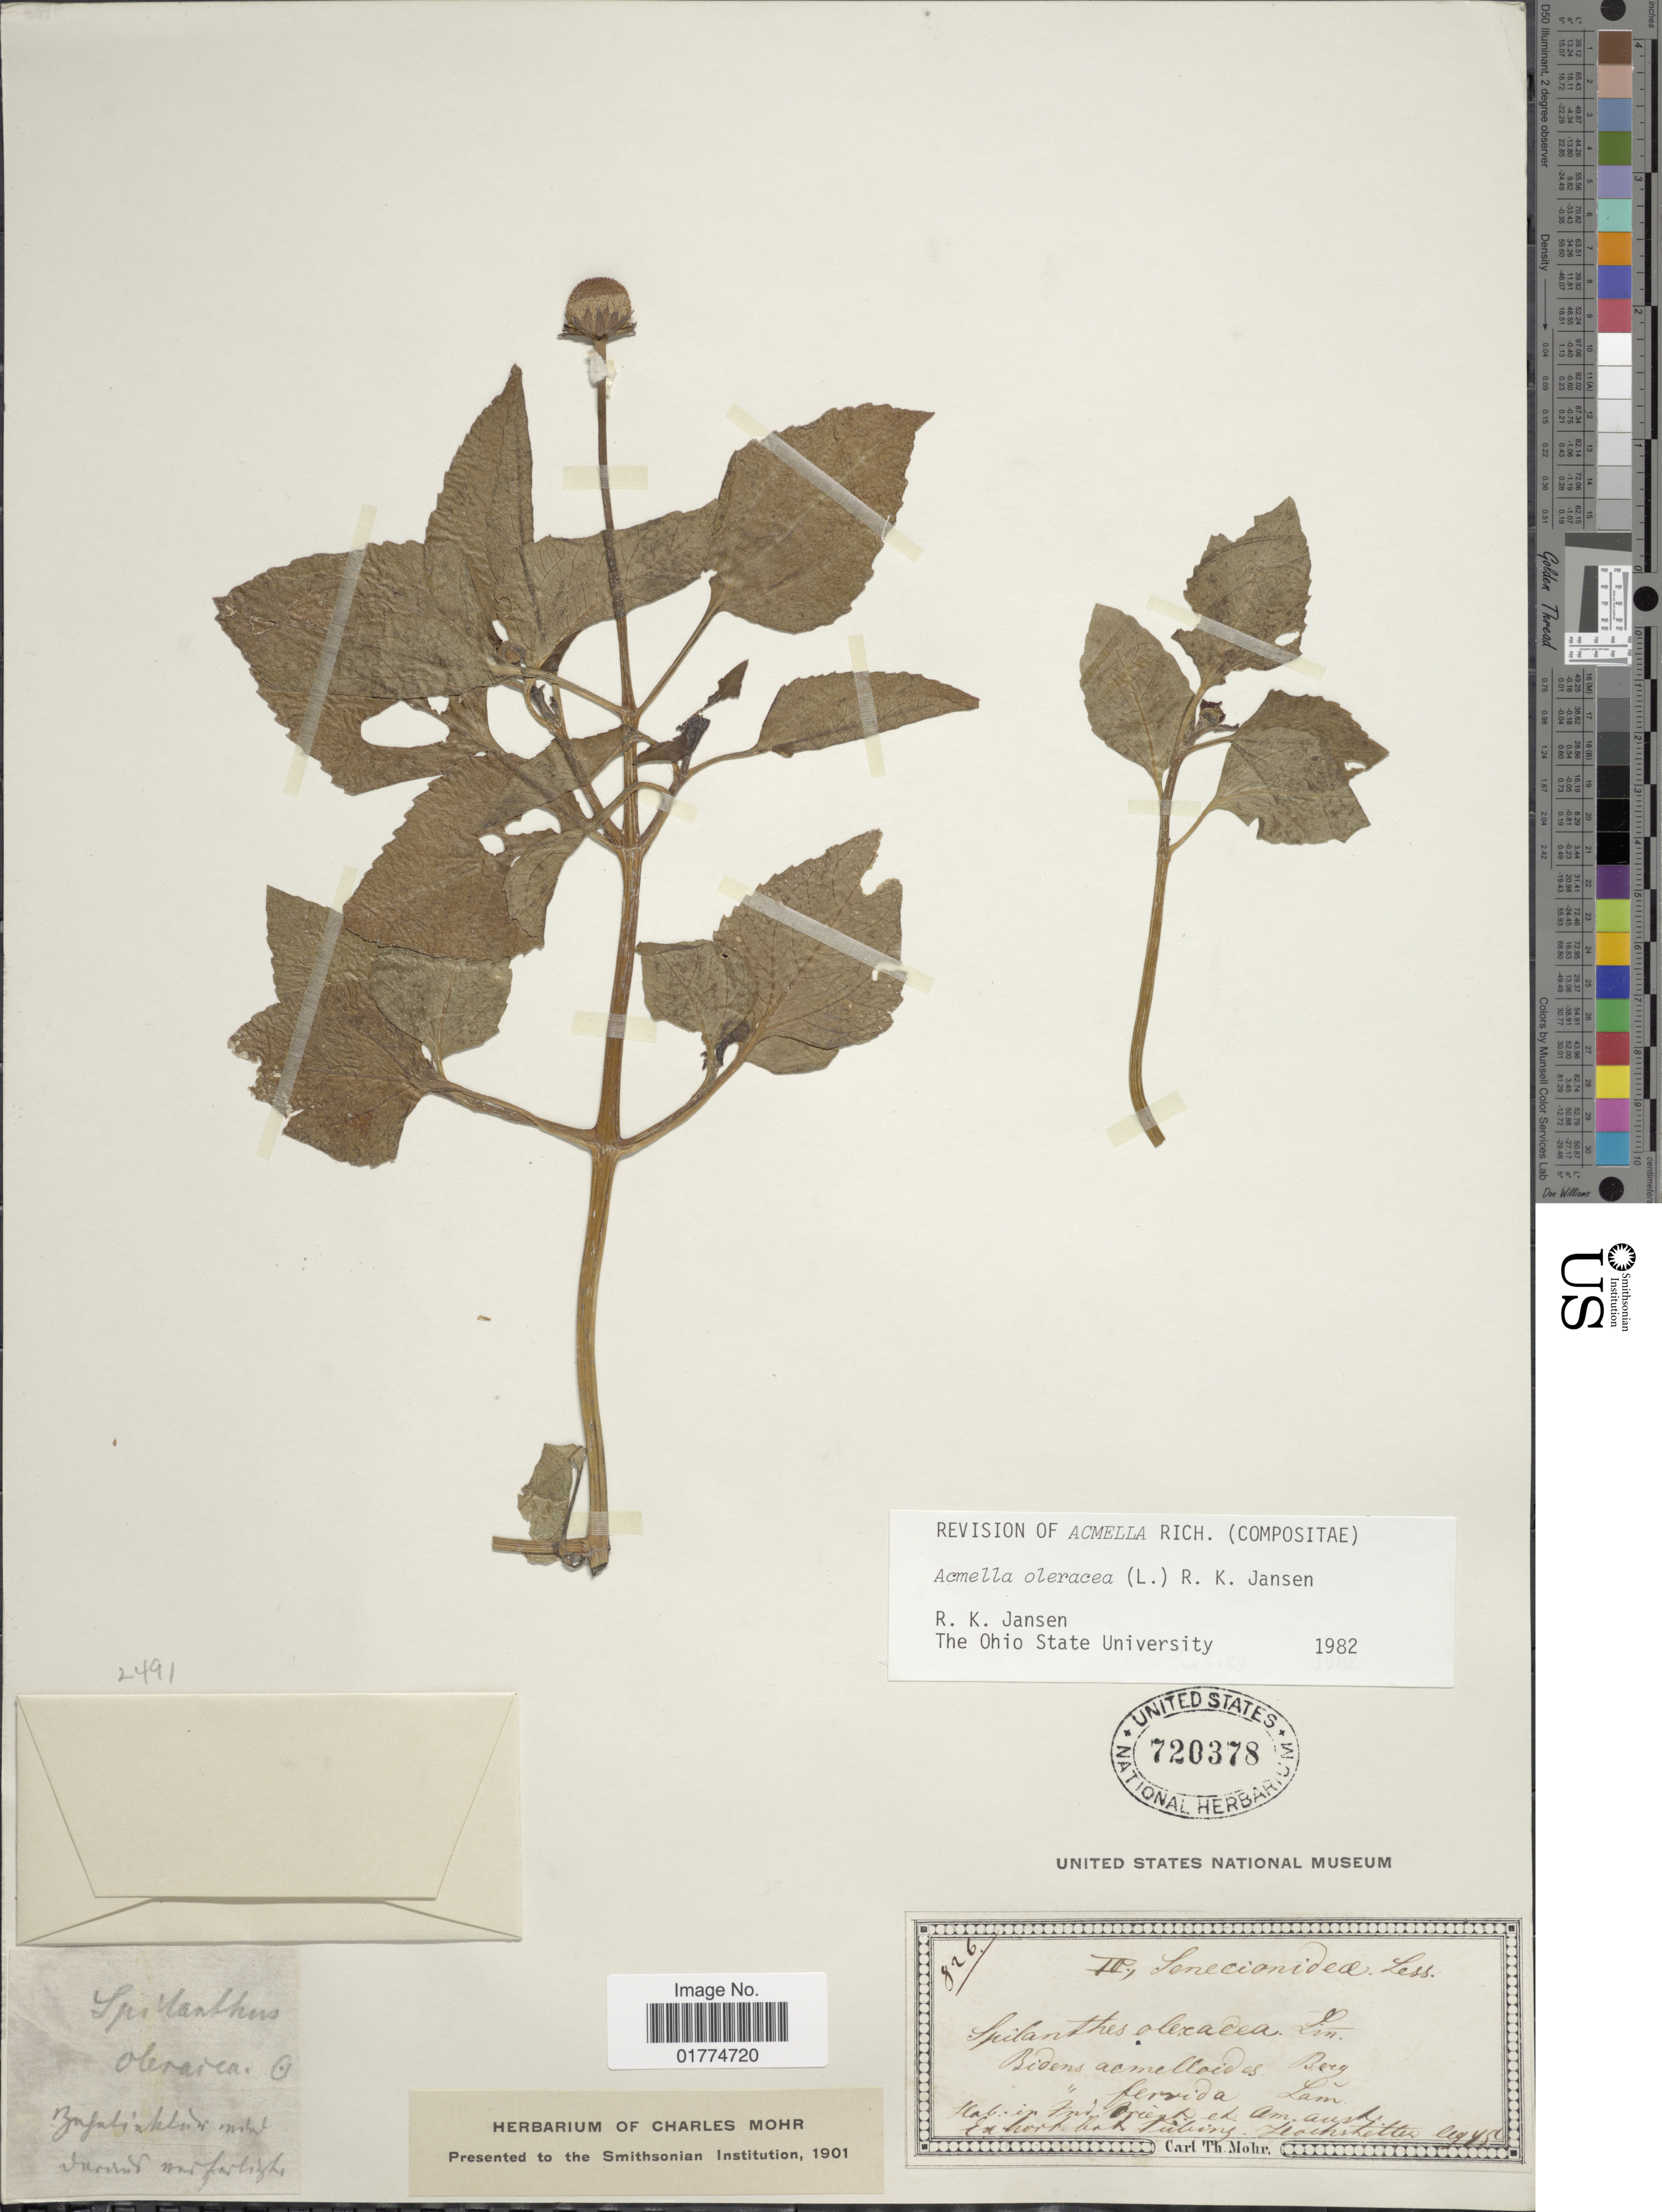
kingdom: Plantae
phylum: Tracheophyta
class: Magnoliopsida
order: Asterales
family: Asteraceae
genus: Acmella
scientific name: Acmella oleracea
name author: (L.) R.K. Jansen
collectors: -. Hochstetter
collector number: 826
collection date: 1950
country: United States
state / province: Florida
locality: Lam [unsure placement]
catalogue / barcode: US 720378